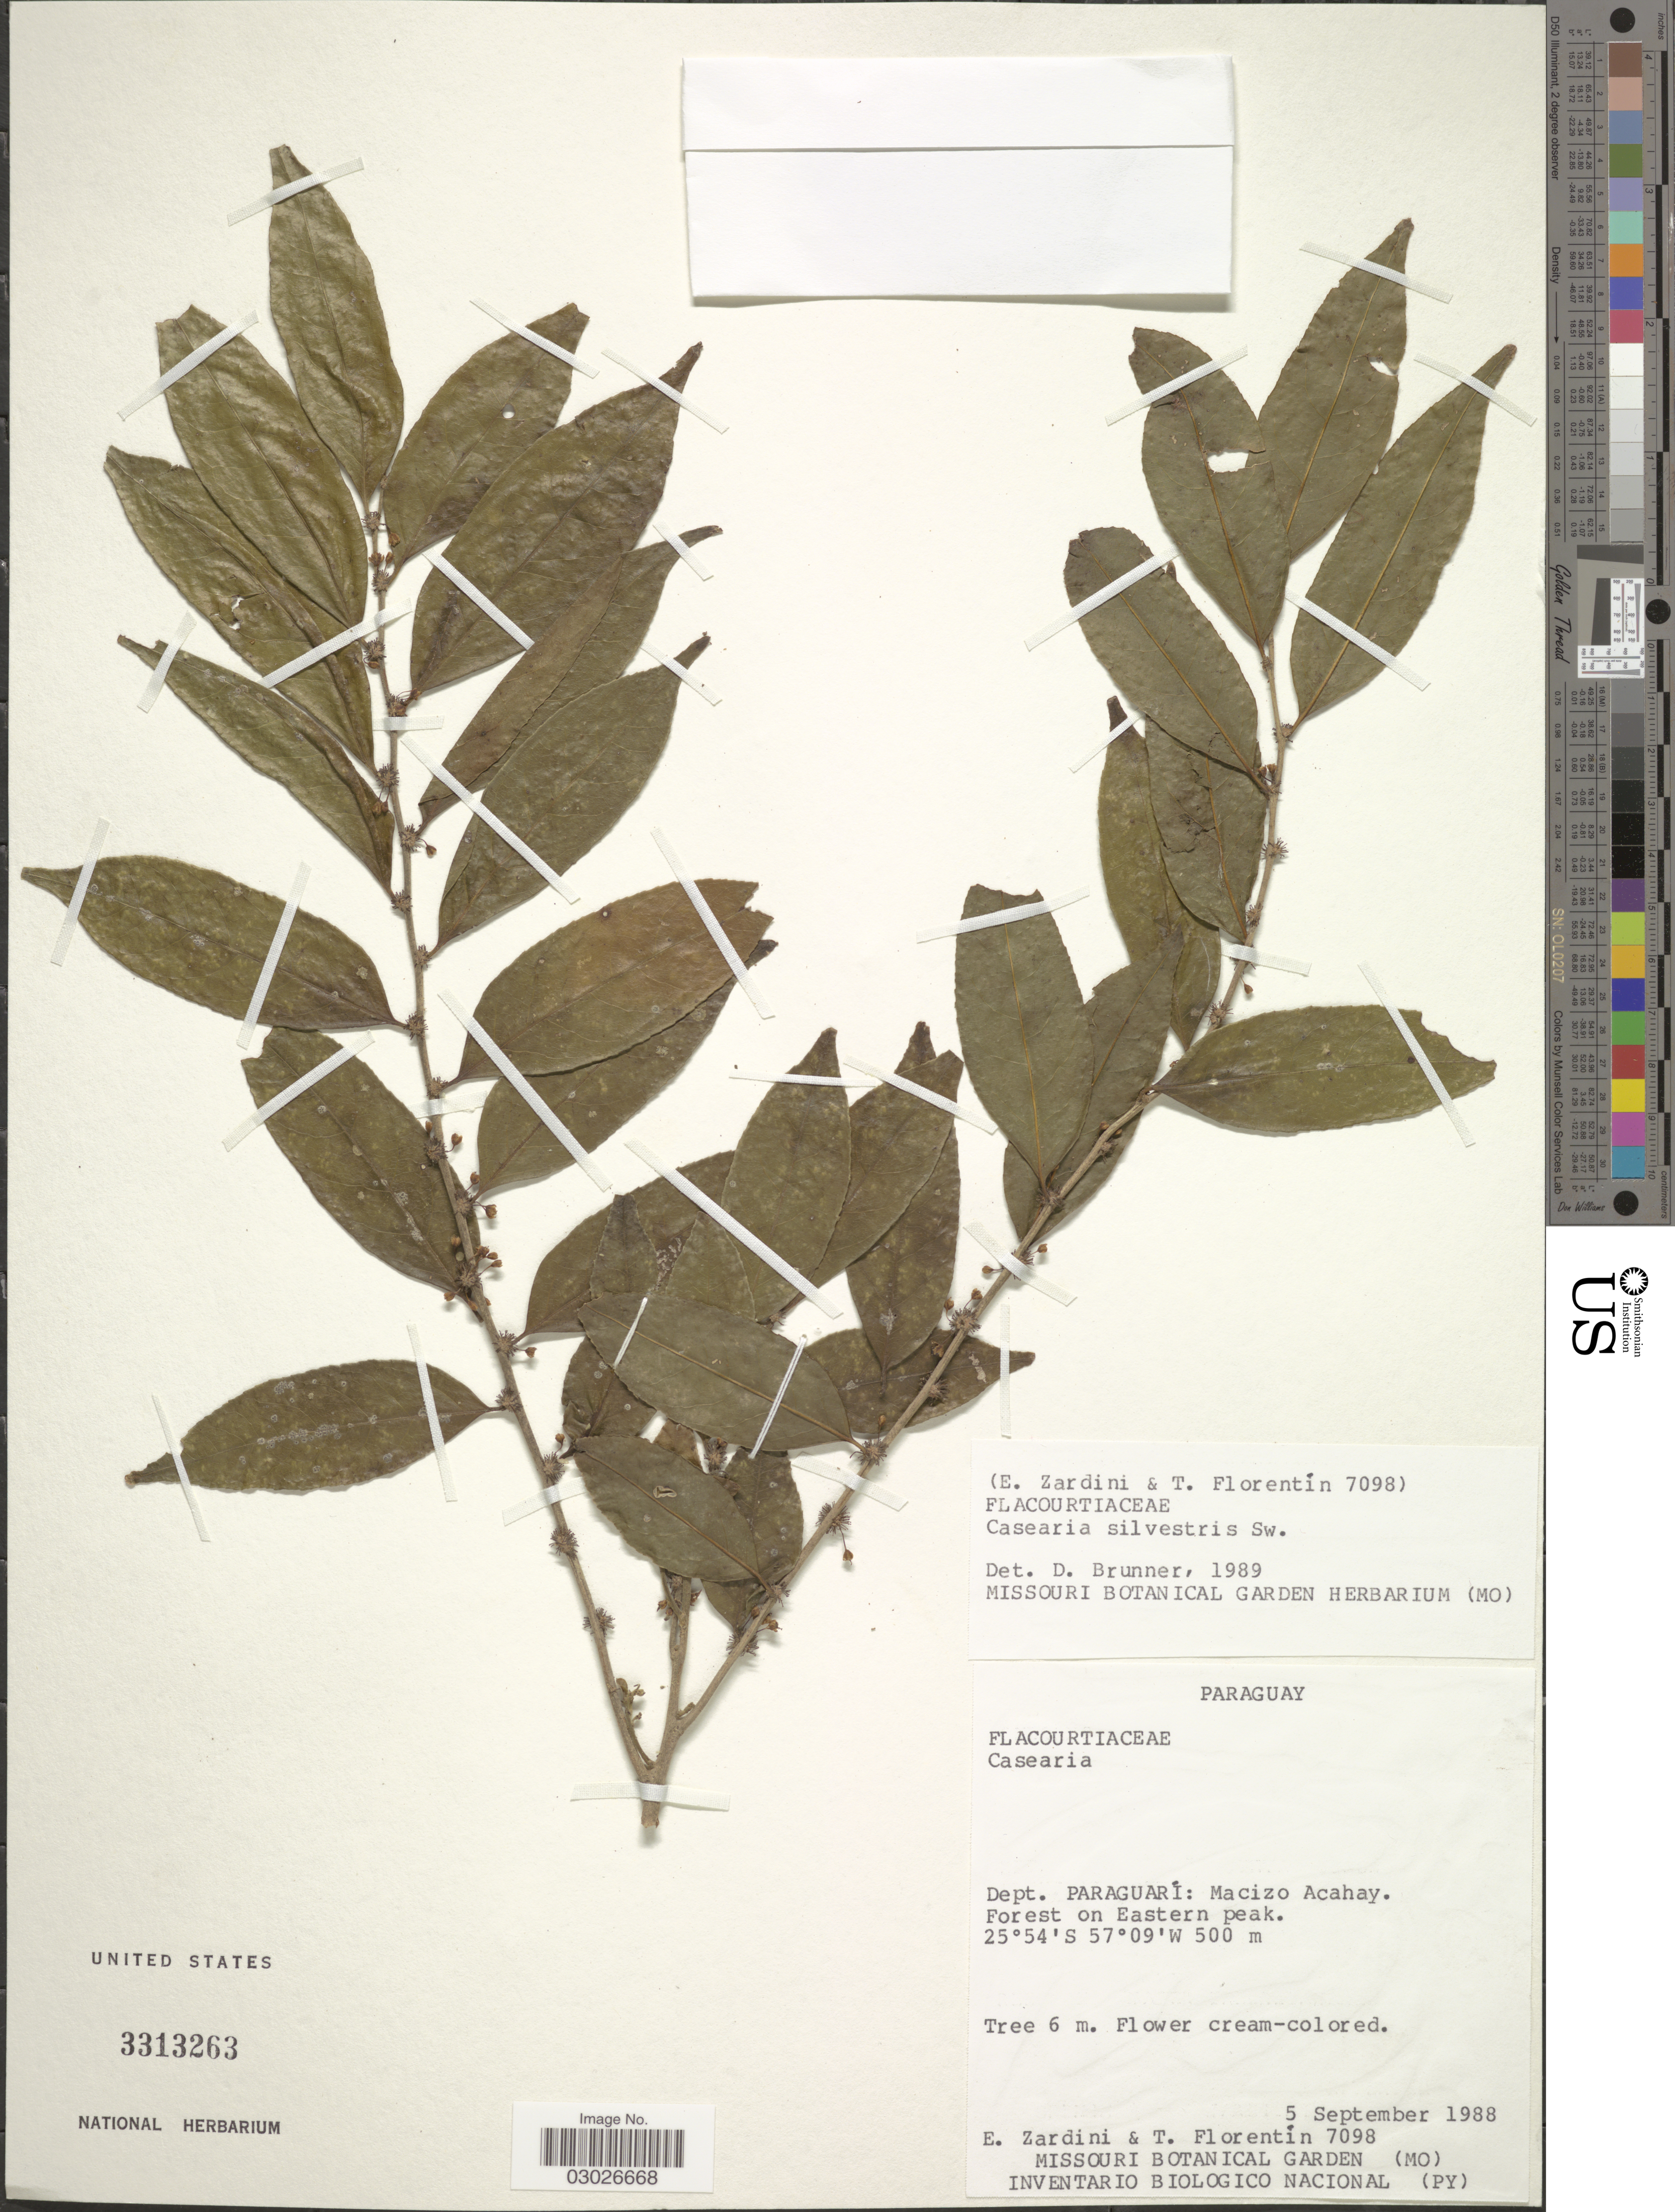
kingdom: Plantae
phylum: Tracheophyta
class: Magnoliopsida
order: Malpighiales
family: Salicaceae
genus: Casearia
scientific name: Casearia sylvestris var. sylvestris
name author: Sw.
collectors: E. Zardini & T. Florentin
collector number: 7098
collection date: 1988-09-05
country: Paraguay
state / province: Paraguari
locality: Dept. Paraguari: Macizo Acahay. Forest on Eastern peak.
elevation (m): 500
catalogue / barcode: US 3313263